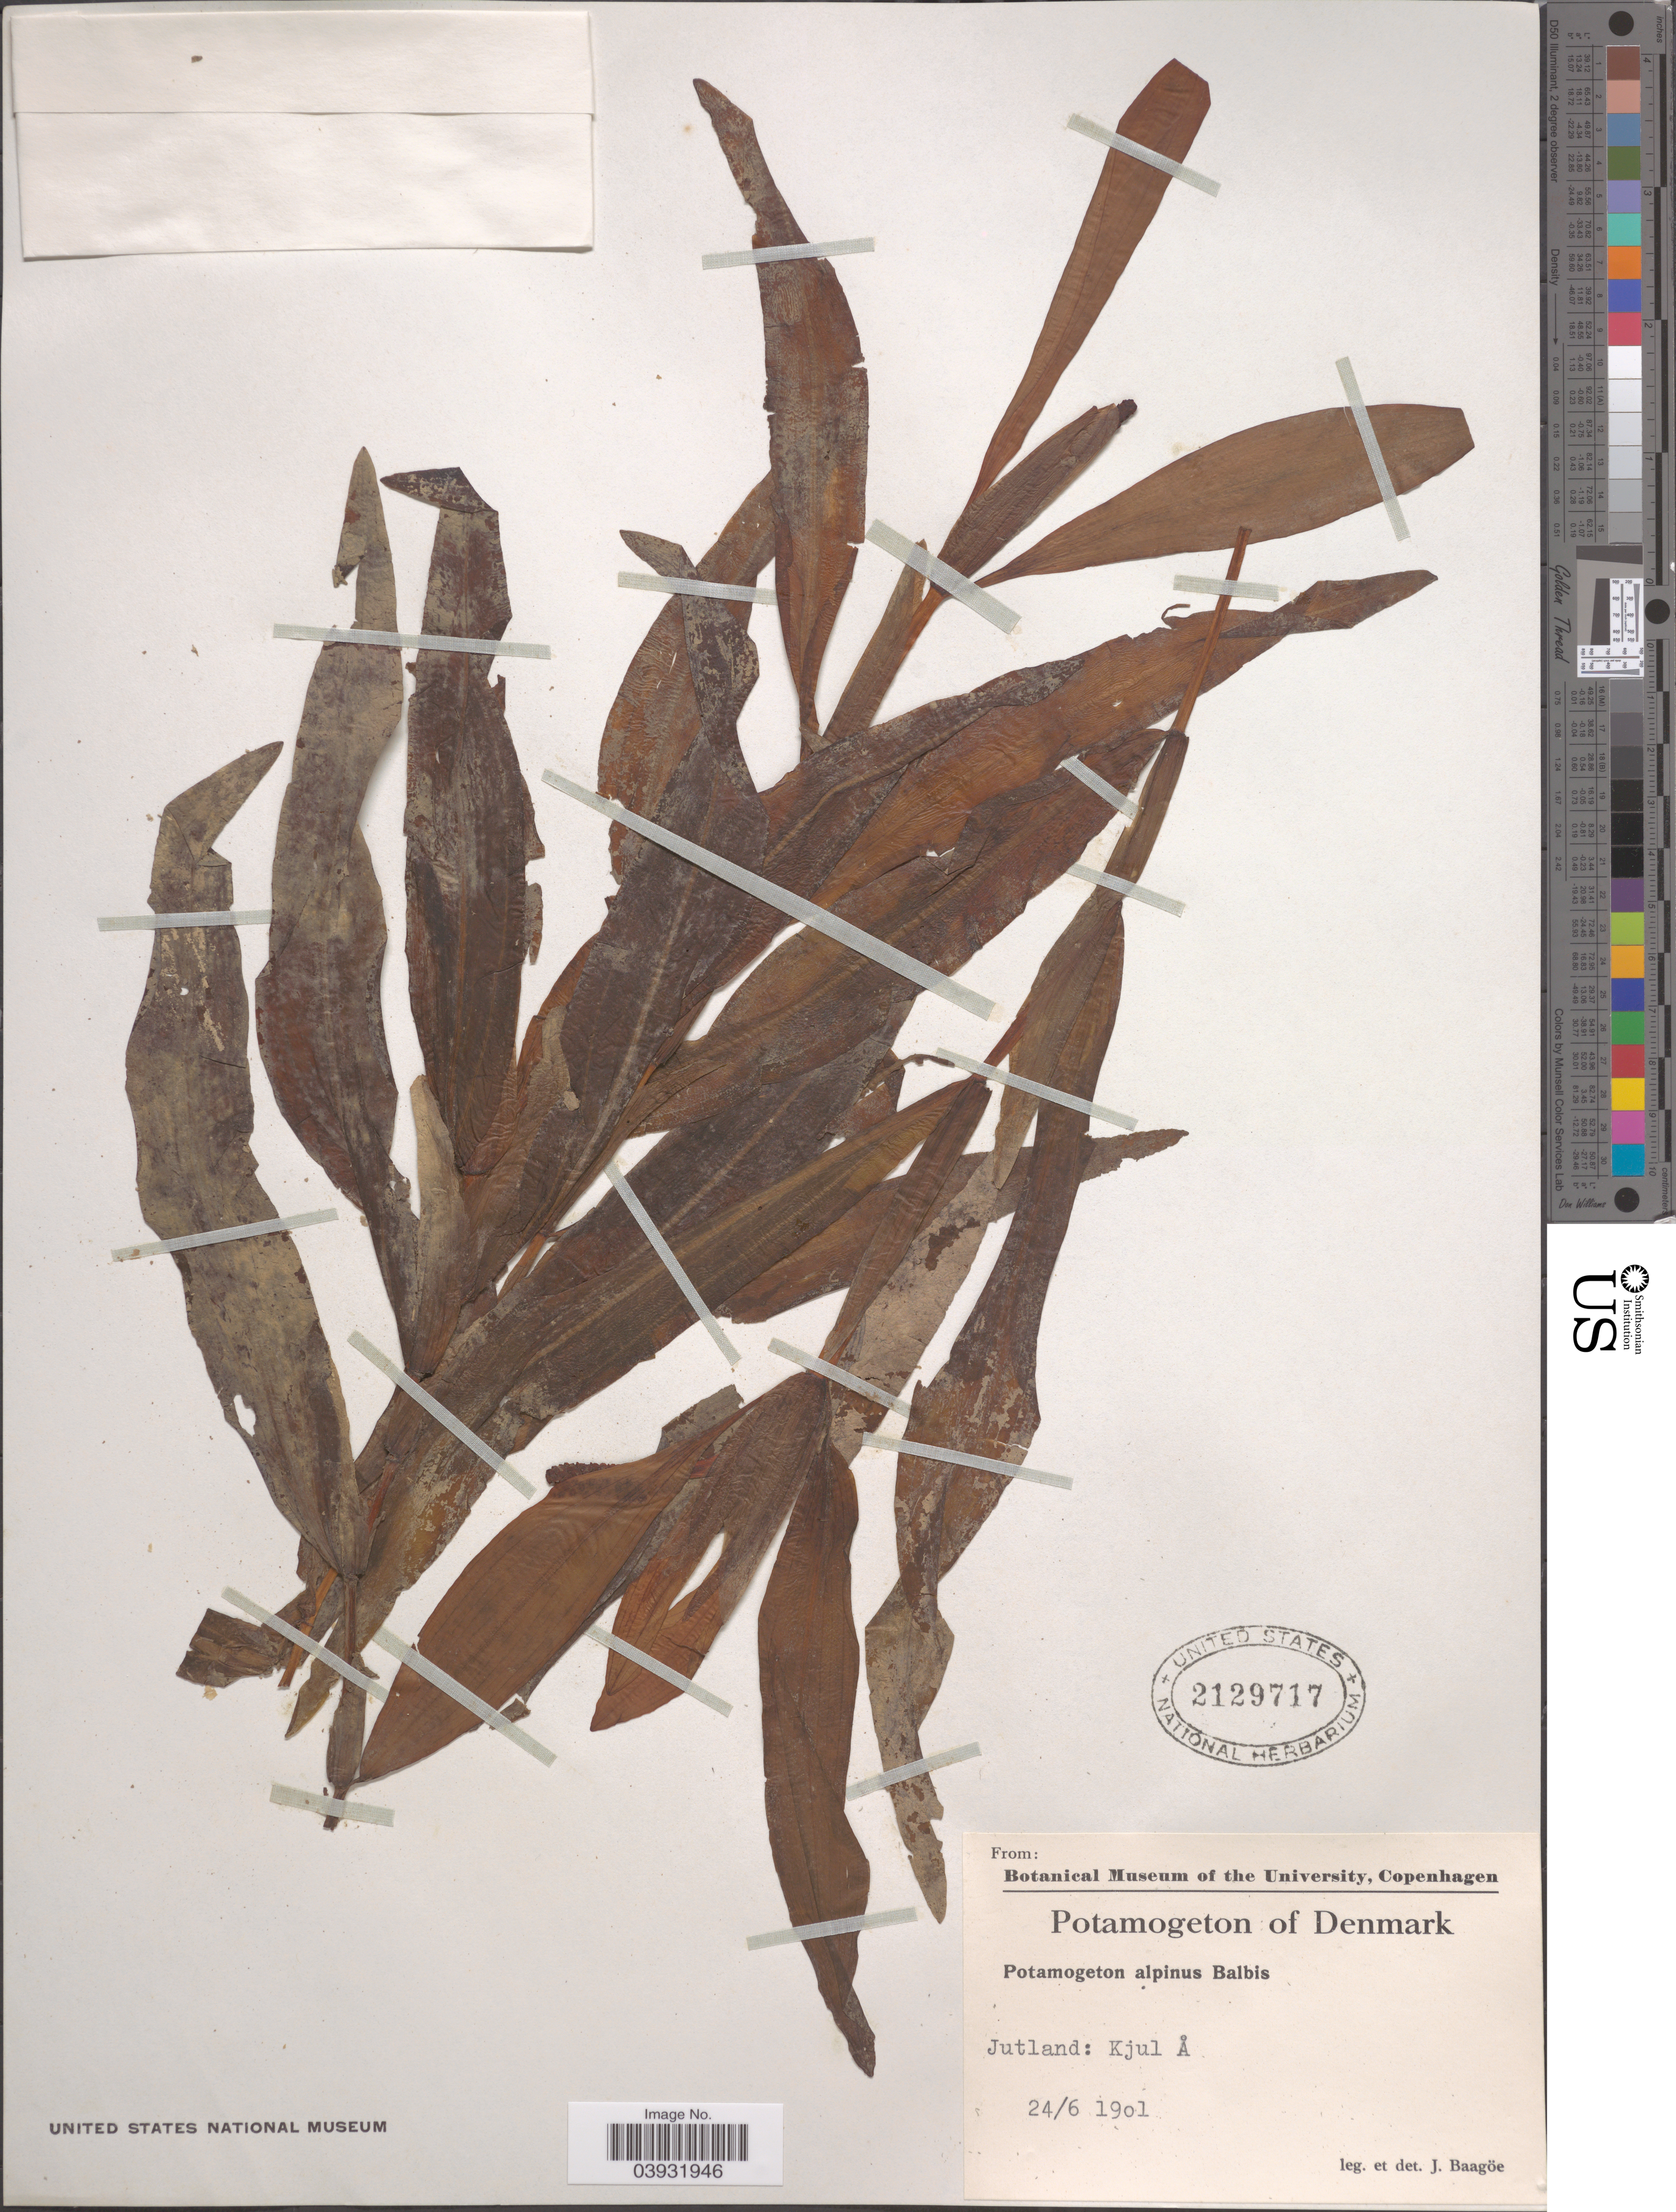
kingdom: Plantae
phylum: Tracheophyta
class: Liliopsida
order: Alismatales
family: Potamogetonaceae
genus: Potamogeton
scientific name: Potamogeton alpinus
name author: Balb.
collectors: J. Baagoe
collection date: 1901-06-24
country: Denmark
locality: Jutland: Kjul Å.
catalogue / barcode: US 2129717